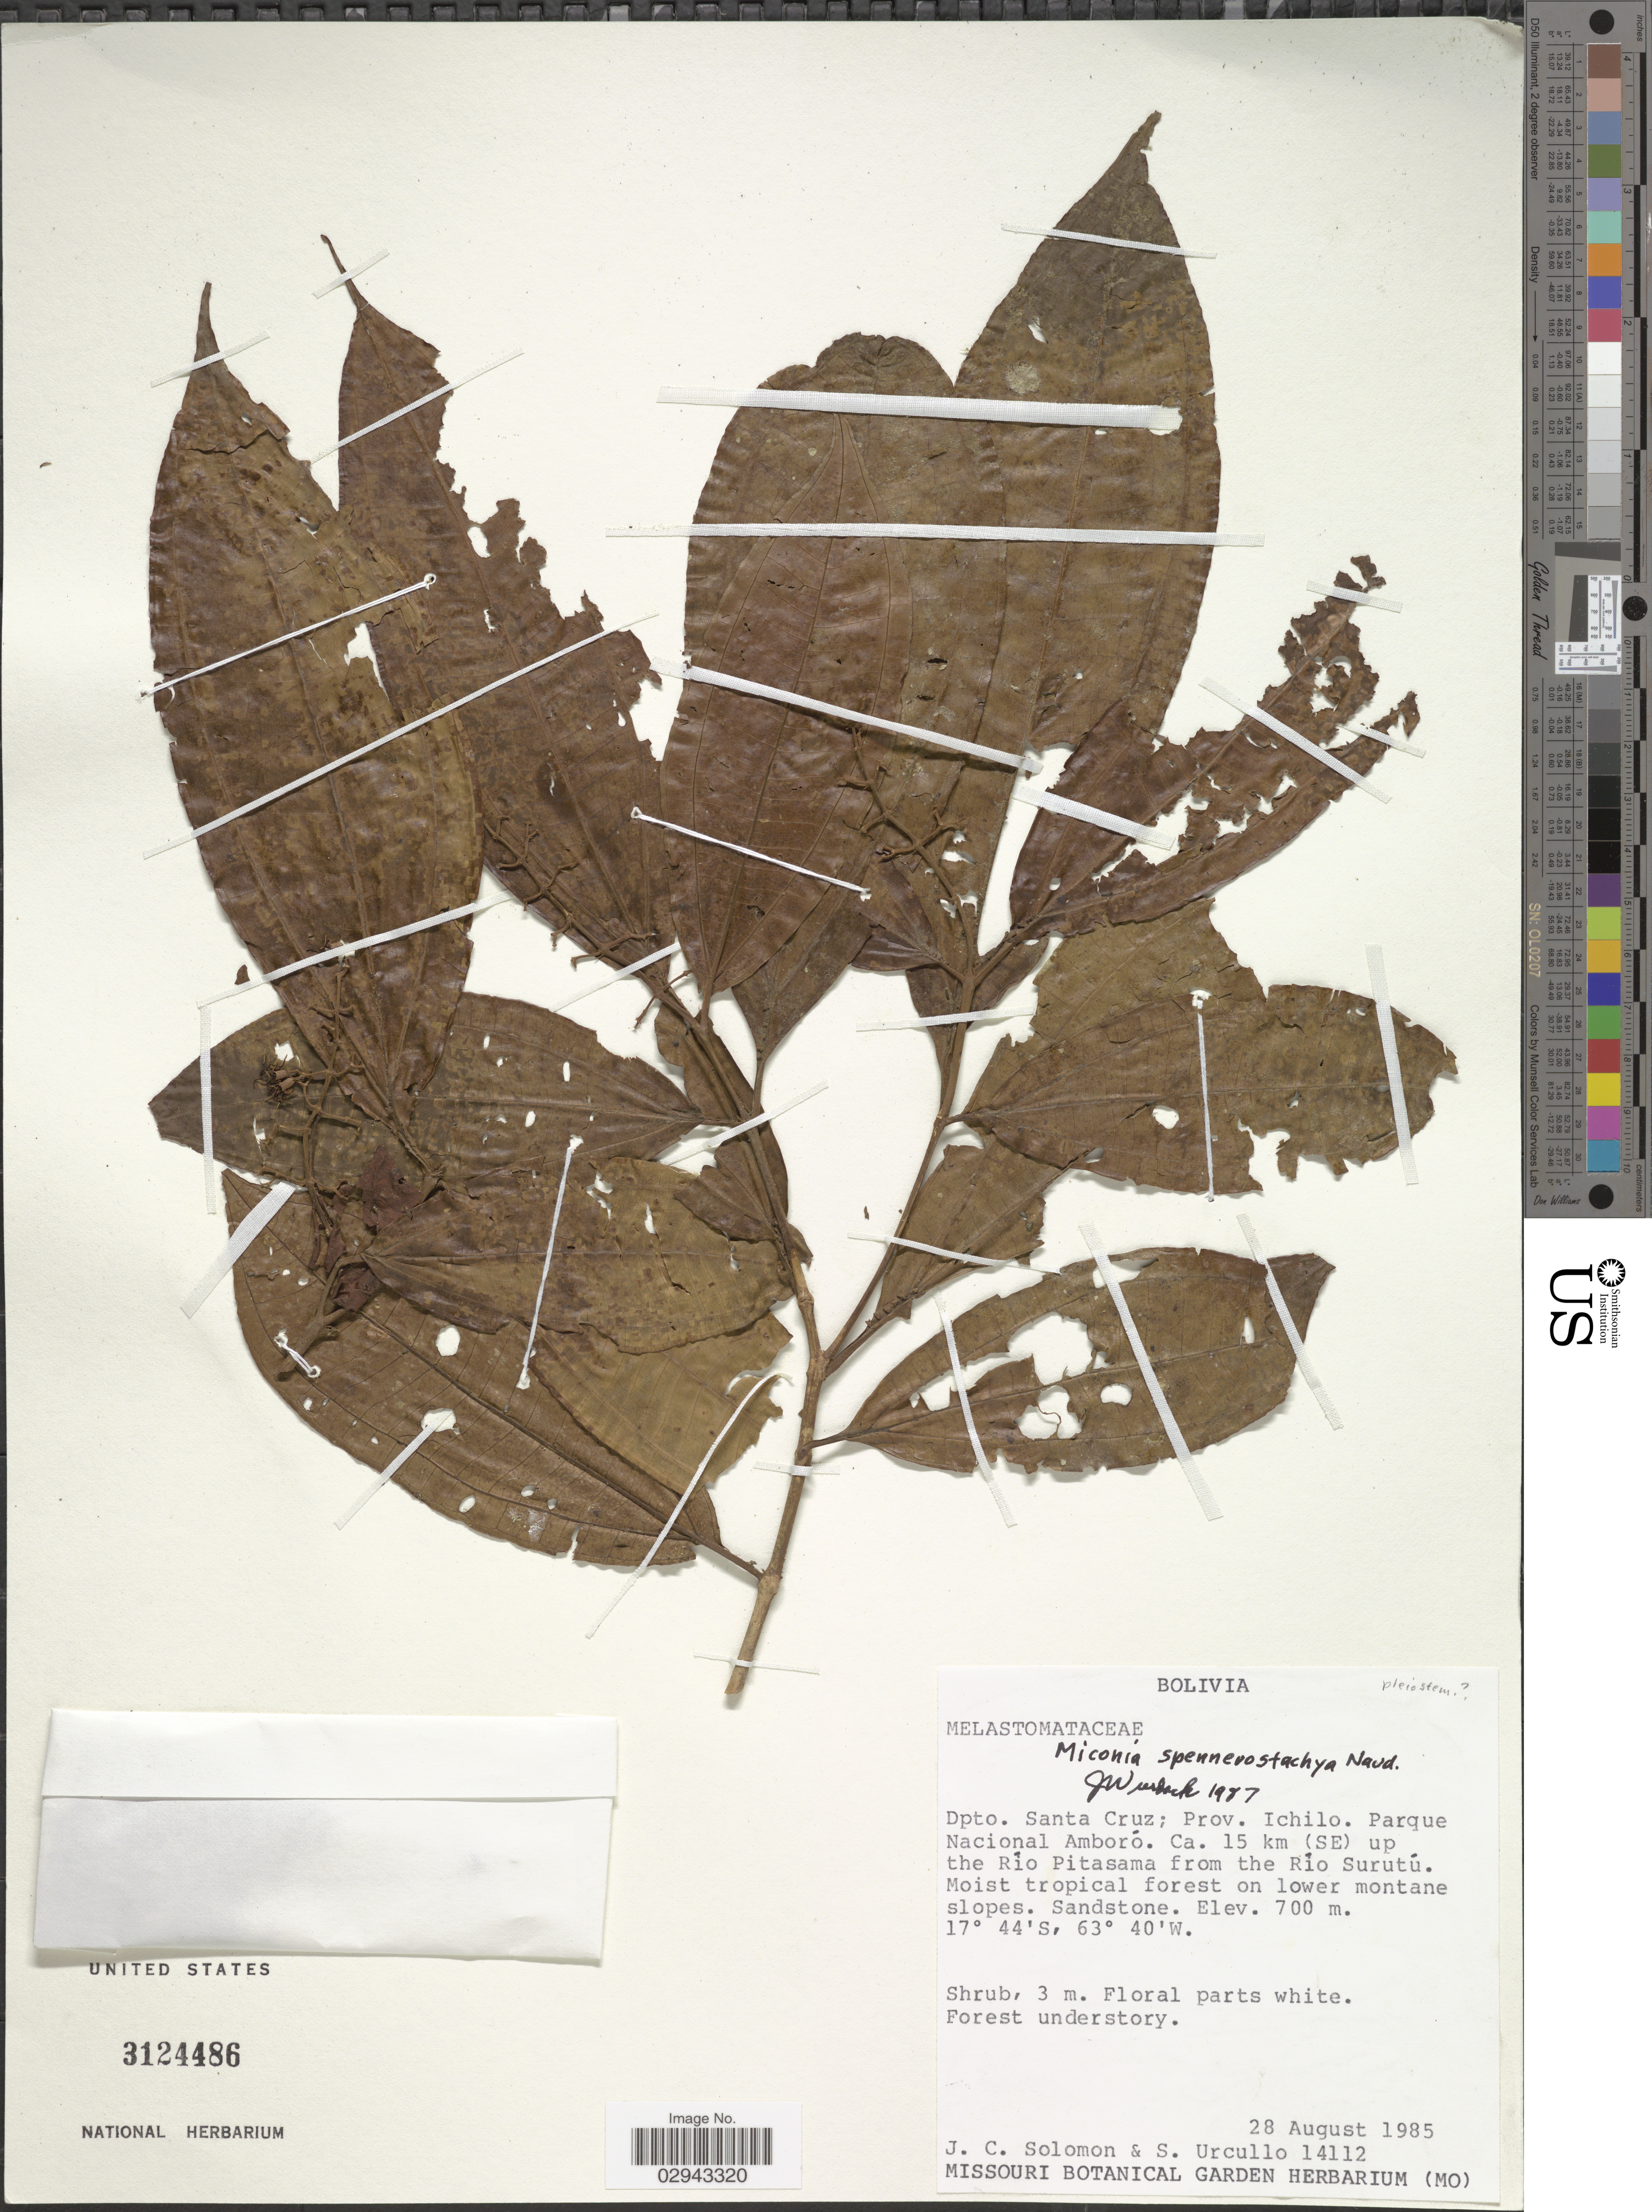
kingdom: Plantae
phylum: Tracheophyta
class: Magnoliopsida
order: Myrtales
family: Melastomataceae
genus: Miconia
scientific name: Miconia spennerostachya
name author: Naudin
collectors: J. C. Solomon & S. Urcullo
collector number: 14112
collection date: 1985-08-28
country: Bolivia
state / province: Santa Cruz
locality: Dpto. Santa Cruz; Prov. Ichilo. Parque Nacional Amboró. Ca. 15 km (SE) up the Río Pitasama from the Río Surutú.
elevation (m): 700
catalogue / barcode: US 3124486